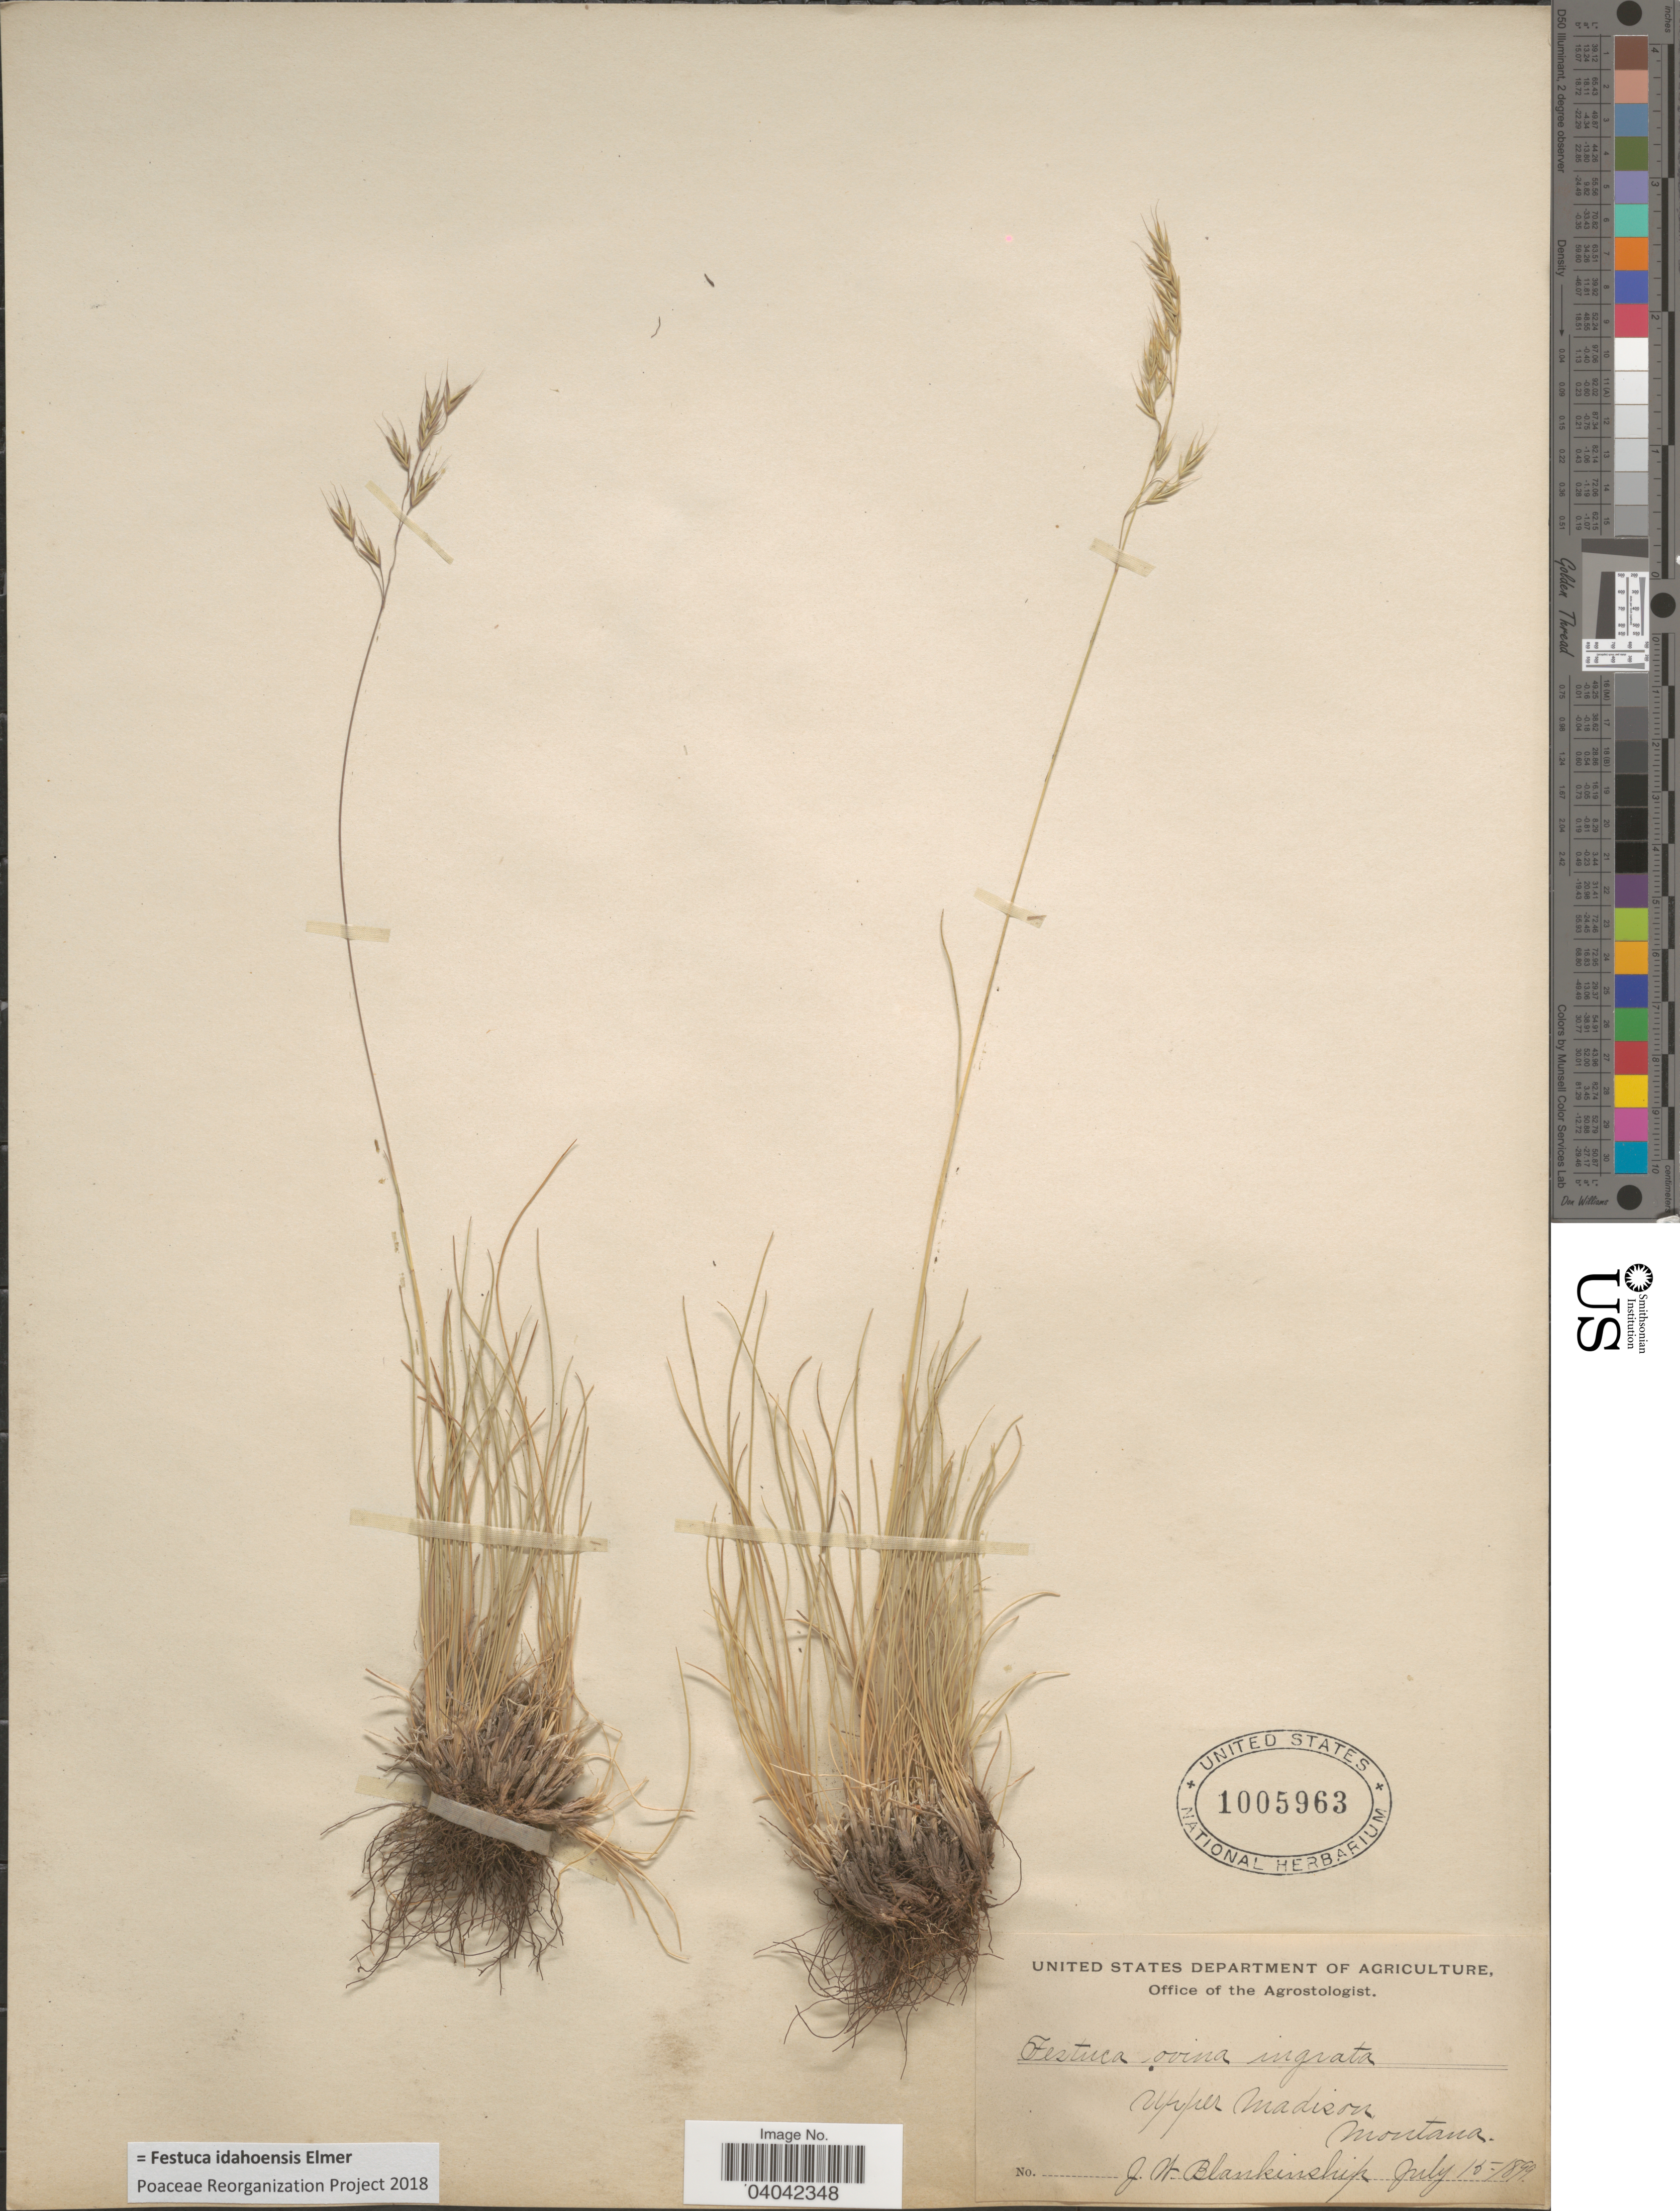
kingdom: Plantae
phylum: Tracheophyta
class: Liliopsida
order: Poales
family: Poaceae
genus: Festuca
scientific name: Festuca idahoensis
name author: Elmer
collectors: J. W. Blankinship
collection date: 1899-07-15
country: United States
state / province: Montana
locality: Upper Madison.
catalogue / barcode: US 1005963